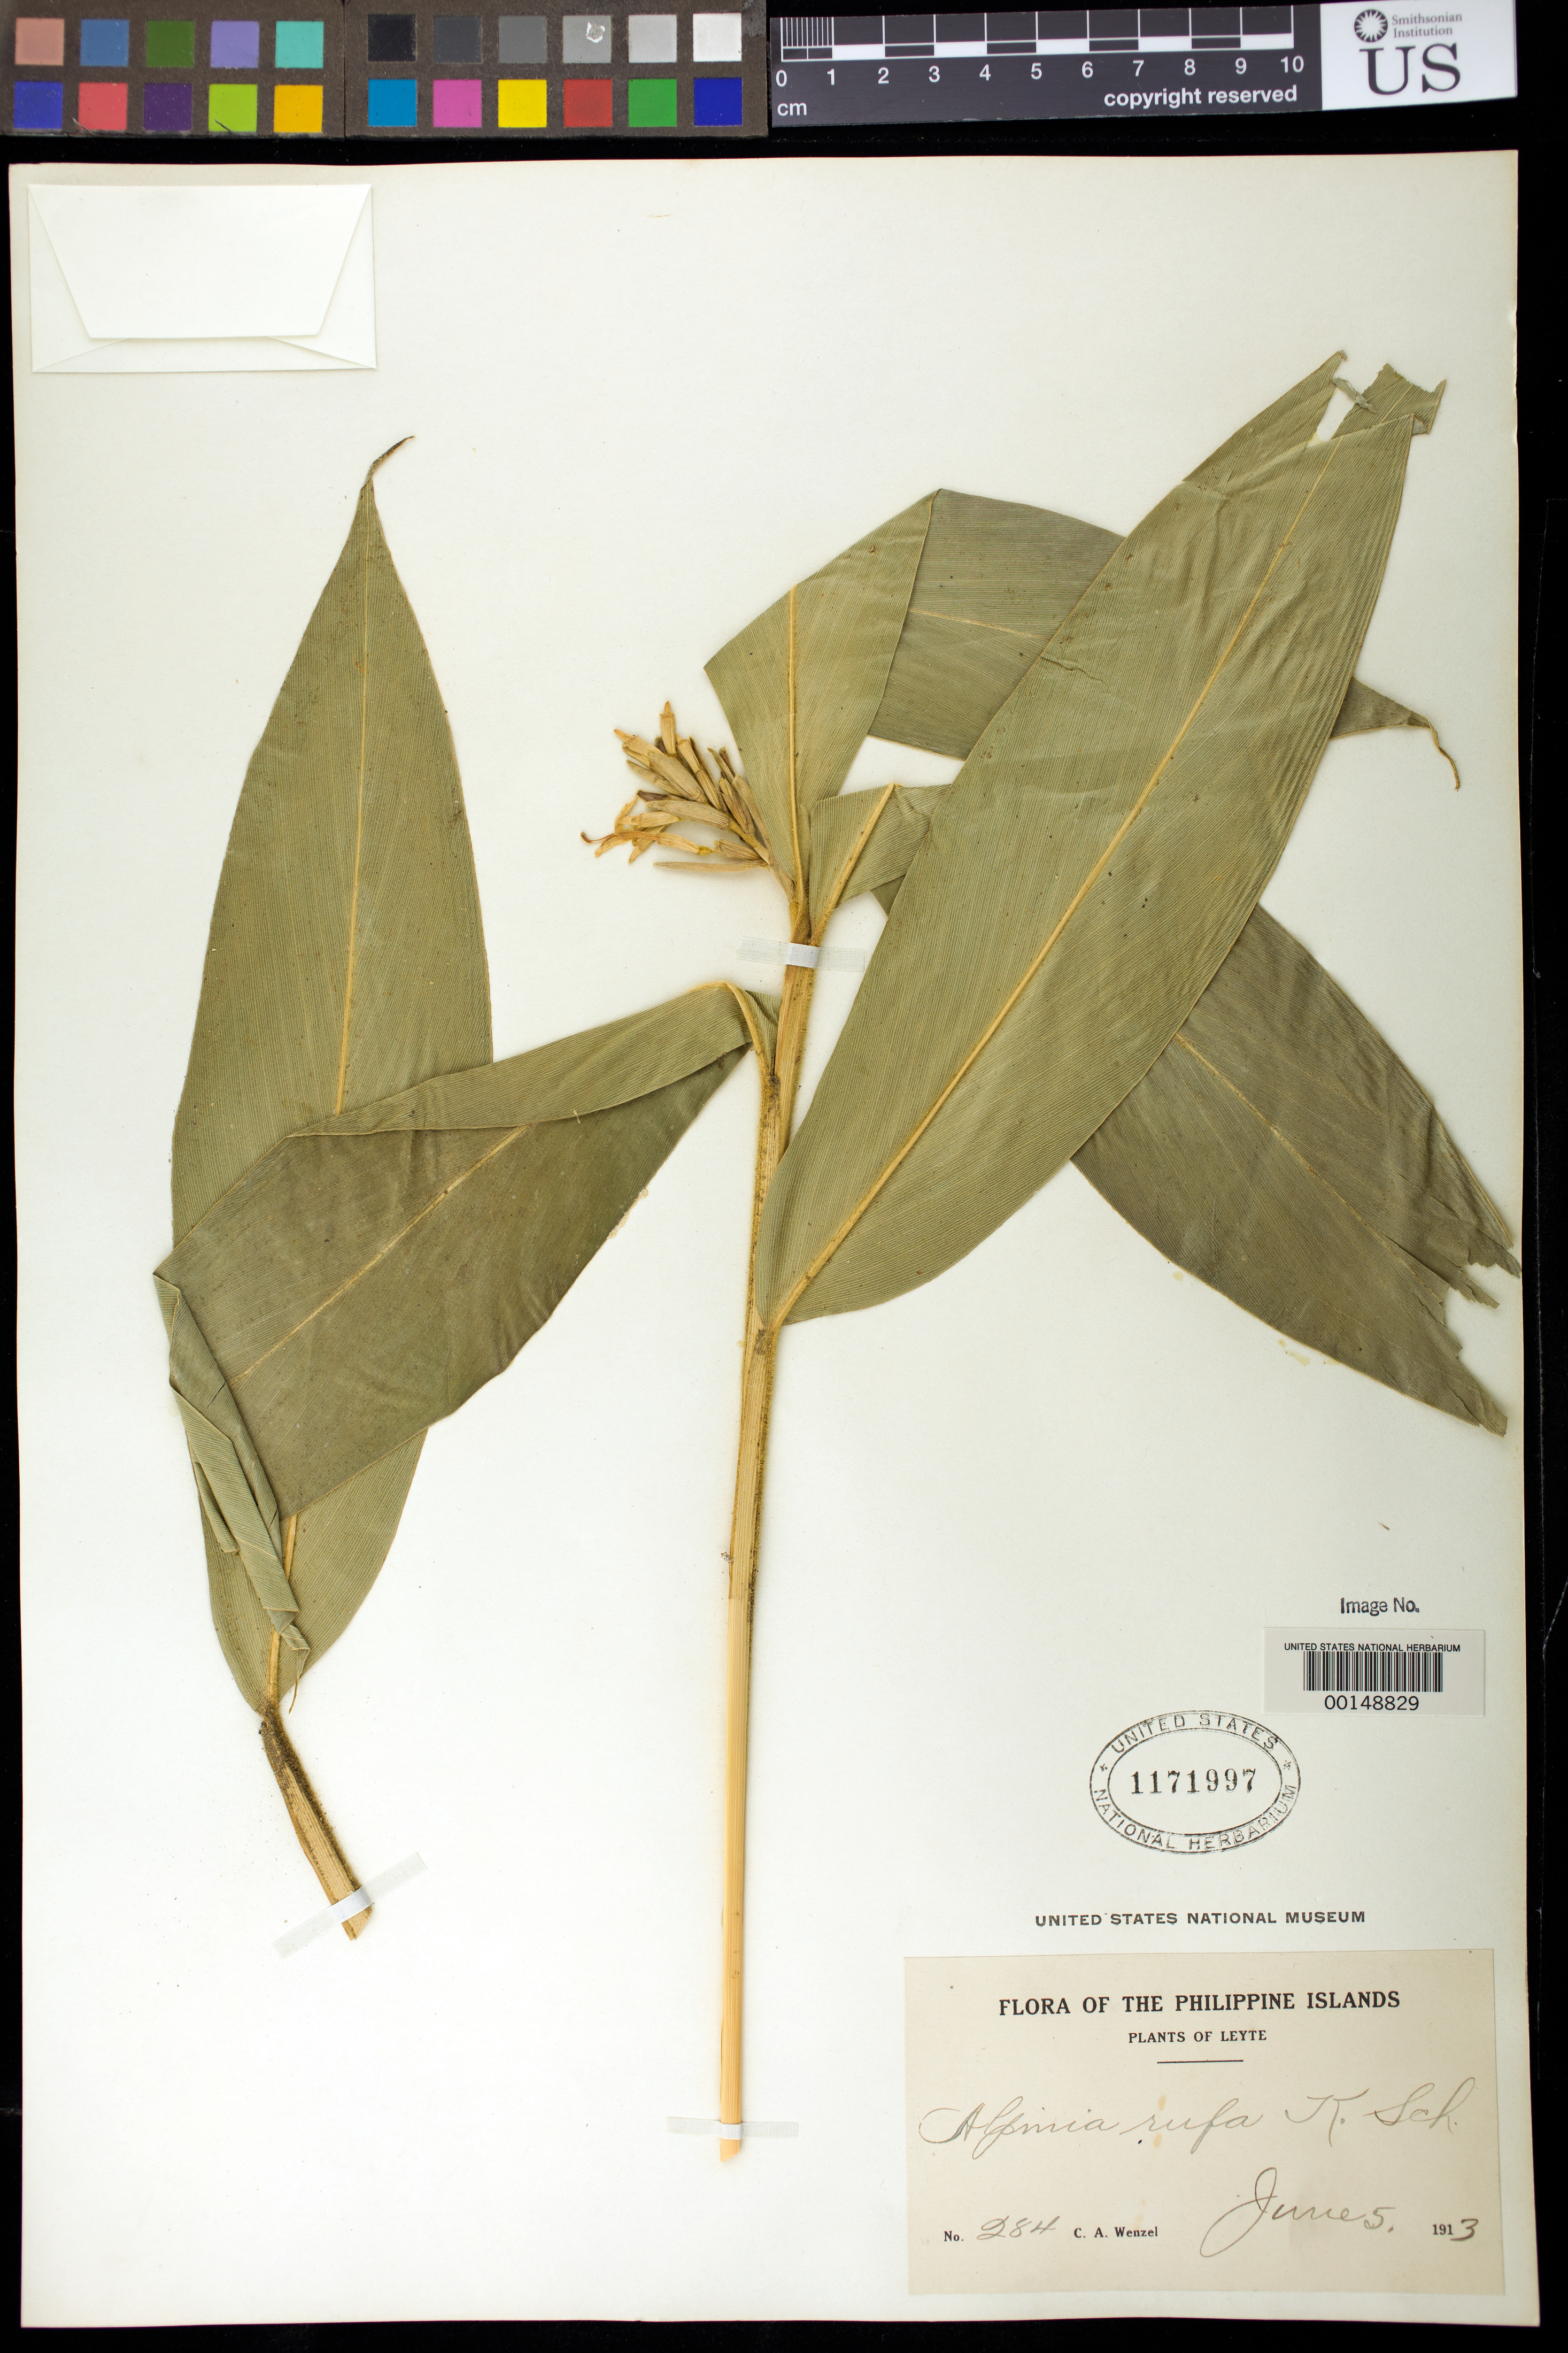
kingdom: Plantae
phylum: Tracheophyta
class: Liliopsida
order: Zingiberales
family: Zingiberaceae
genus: Alpinia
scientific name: Alpinia rufa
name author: (C. Presl) Náves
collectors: C. Wenzel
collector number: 284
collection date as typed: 05 Jun 1913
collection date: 1913-06-05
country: Philippines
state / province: Eastern Visayas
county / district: Leyte / Southern Leyte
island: Leyte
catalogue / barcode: US 1171997